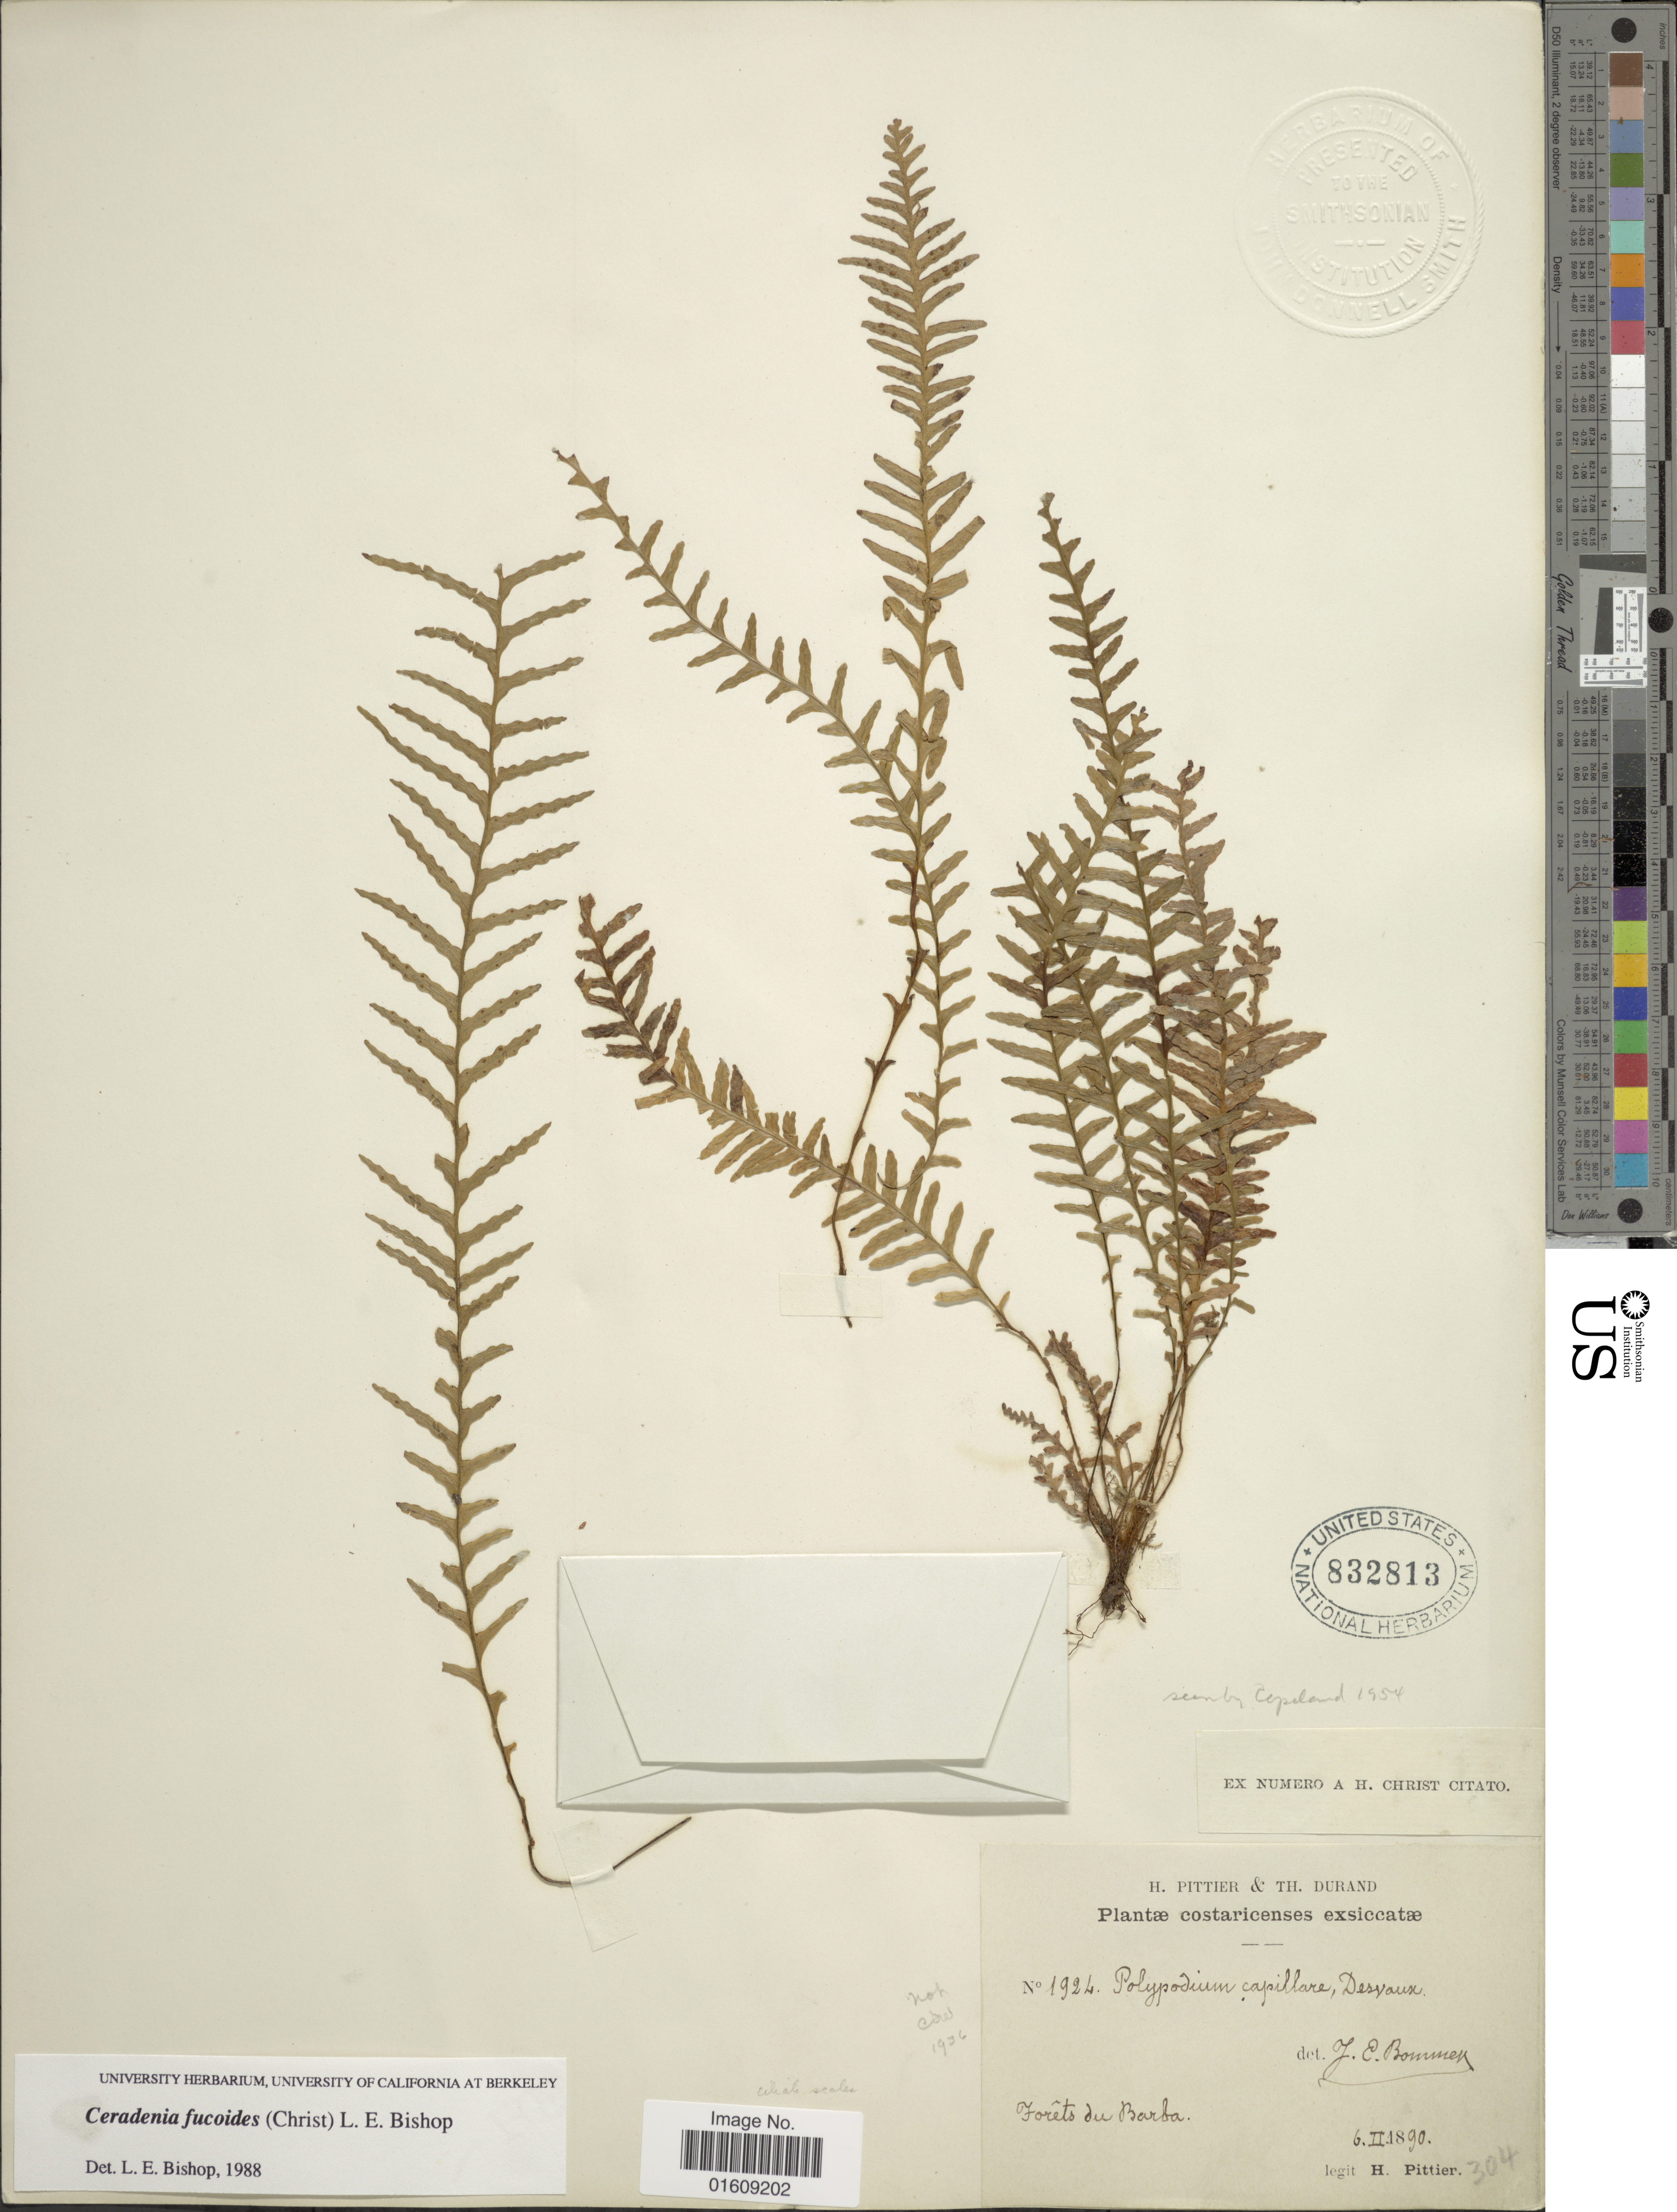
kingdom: Plantae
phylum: Tracheophyta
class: Polypodiopsida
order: Polypodiales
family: Polypodiaceae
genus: Ceradenia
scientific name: Ceradenia fucoides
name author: (Christ) L.E. Bishop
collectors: H. F. Pittier & T. Durand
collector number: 1924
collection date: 1890-02-06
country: Costa Rica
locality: Forêts du Barba.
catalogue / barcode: US 832813